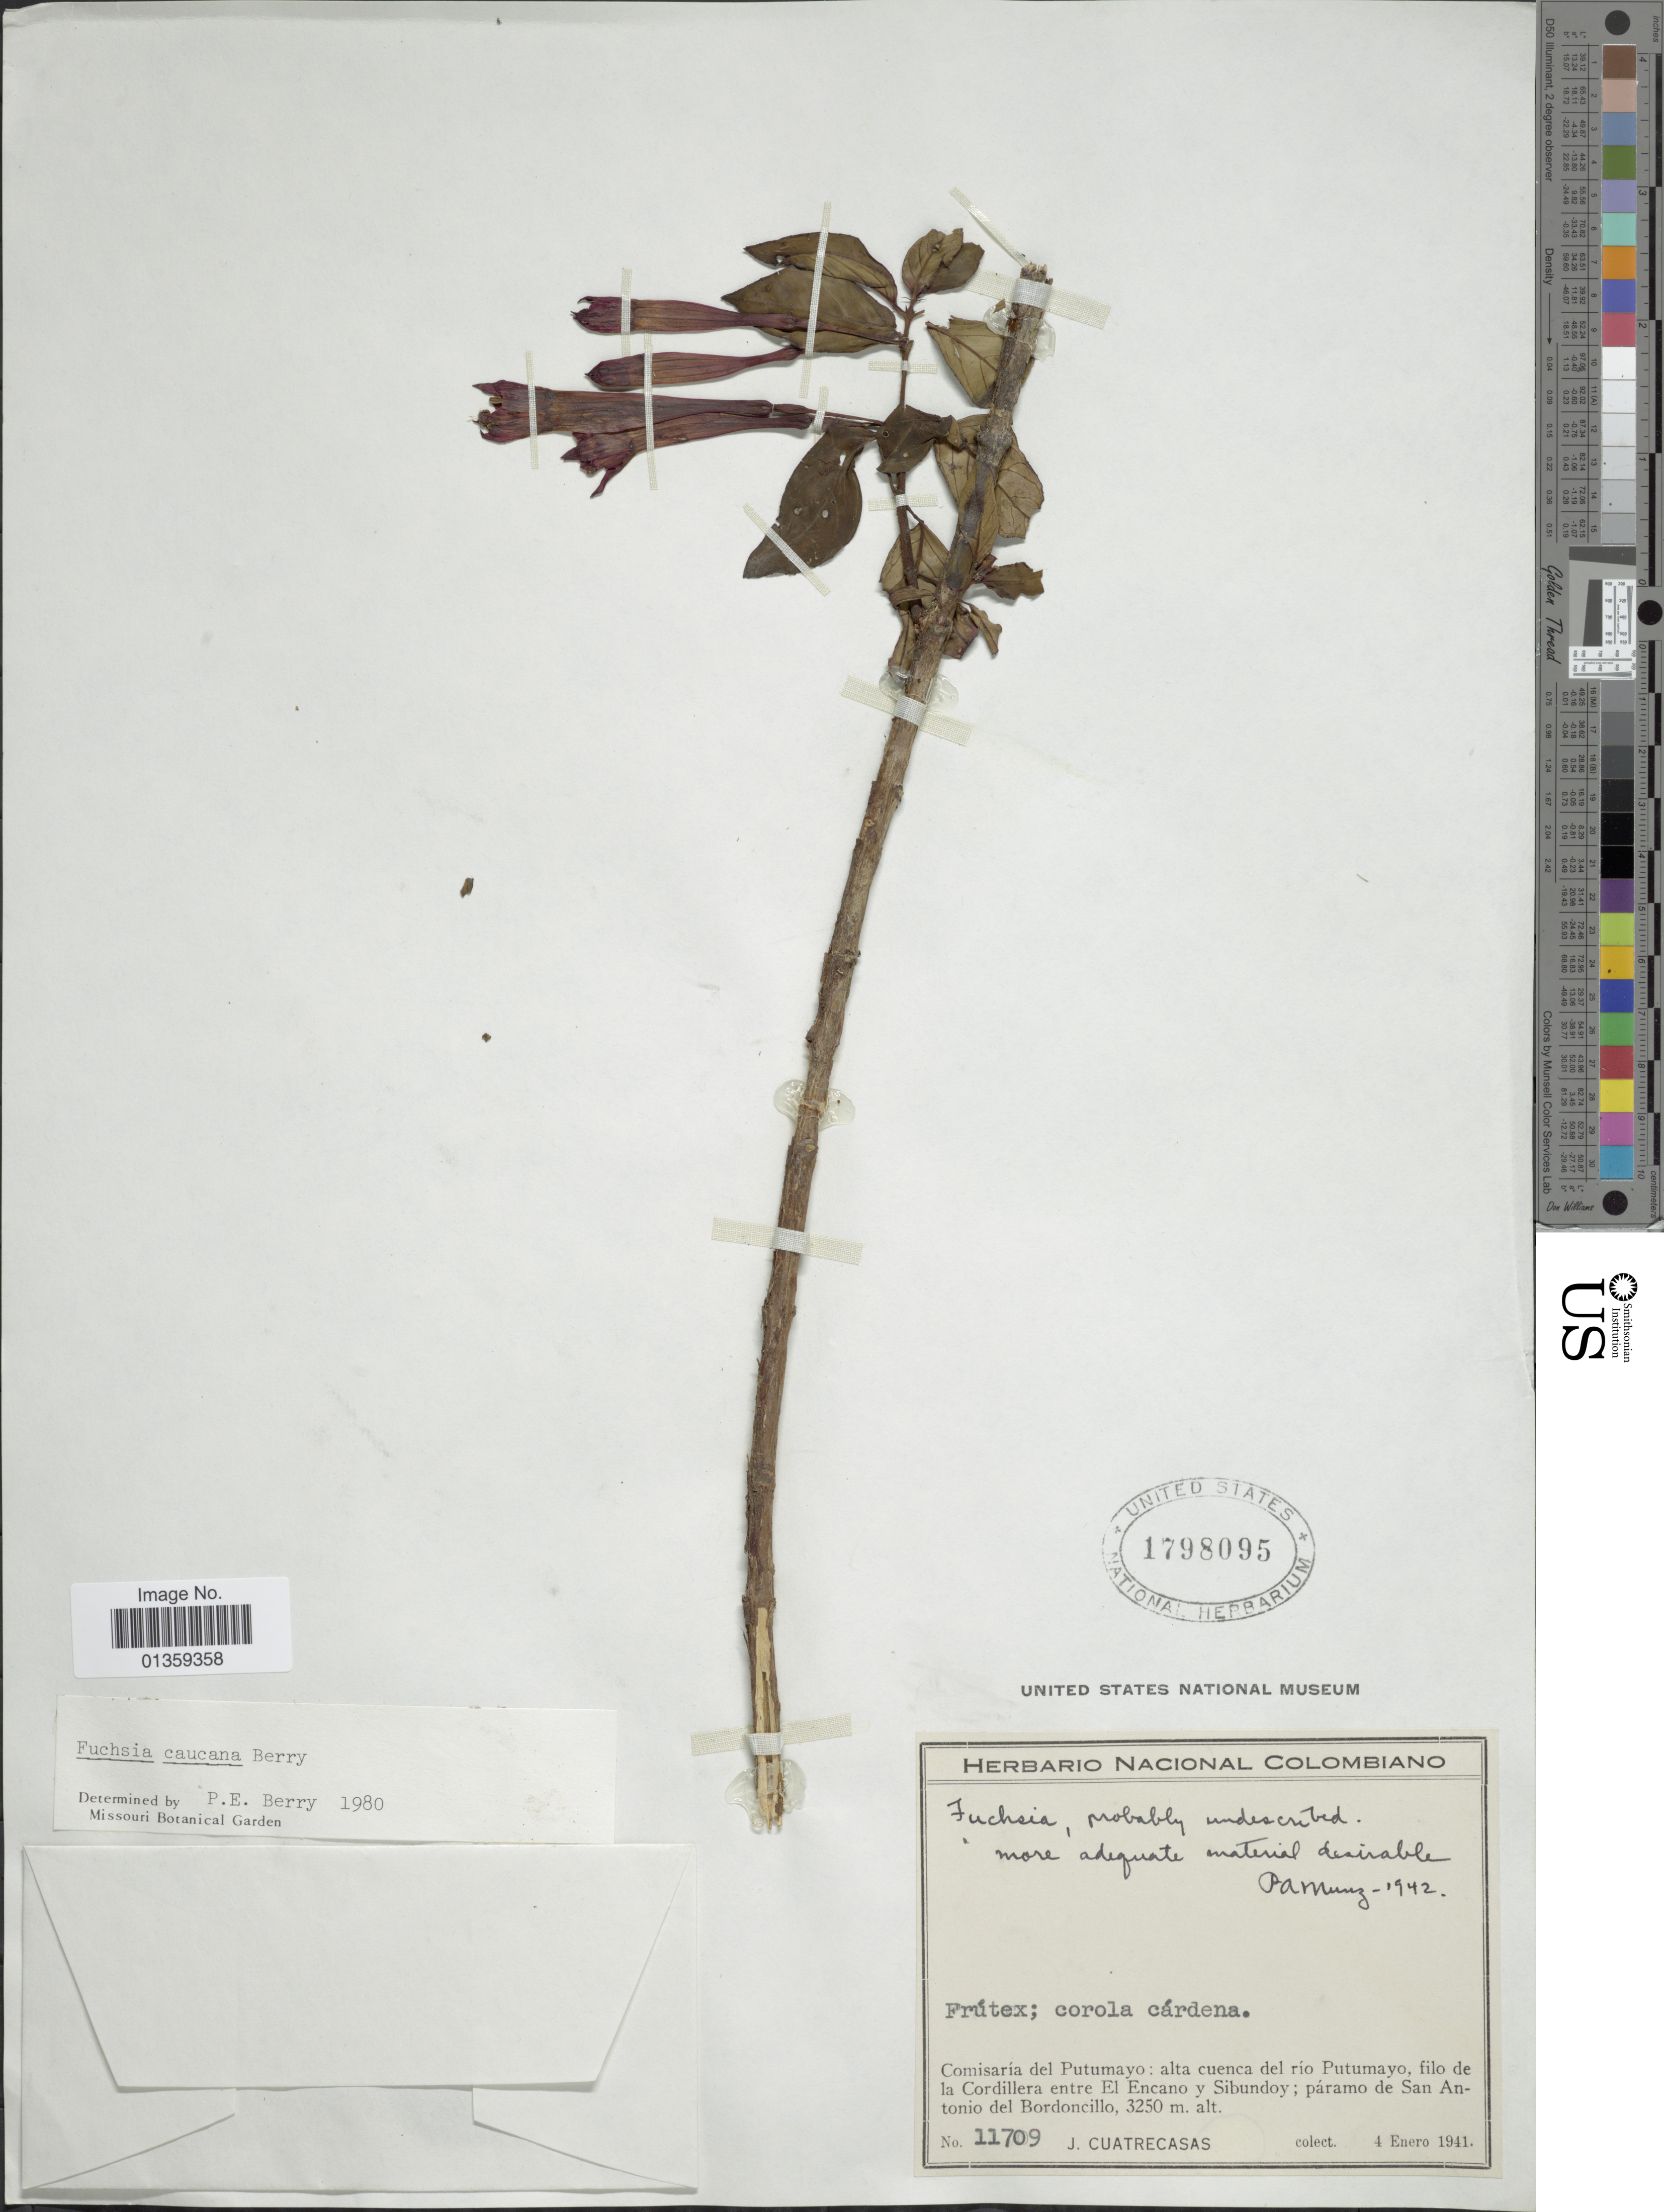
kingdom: Plantae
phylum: Tracheophyta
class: Magnoliopsida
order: Myrtales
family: Onagraceae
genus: Fuchsia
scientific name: Fuchsia caucana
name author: P.E. Berry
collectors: J. Cuatrecasas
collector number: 11709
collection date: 1941-01-04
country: Colombia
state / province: Putumayo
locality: Alta cuenca del rio Putumayo, filo de la Cordillera entre El Encano y Sibundoy; páramo de San Antonio del Bordoncillo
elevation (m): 3250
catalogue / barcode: US 1798095